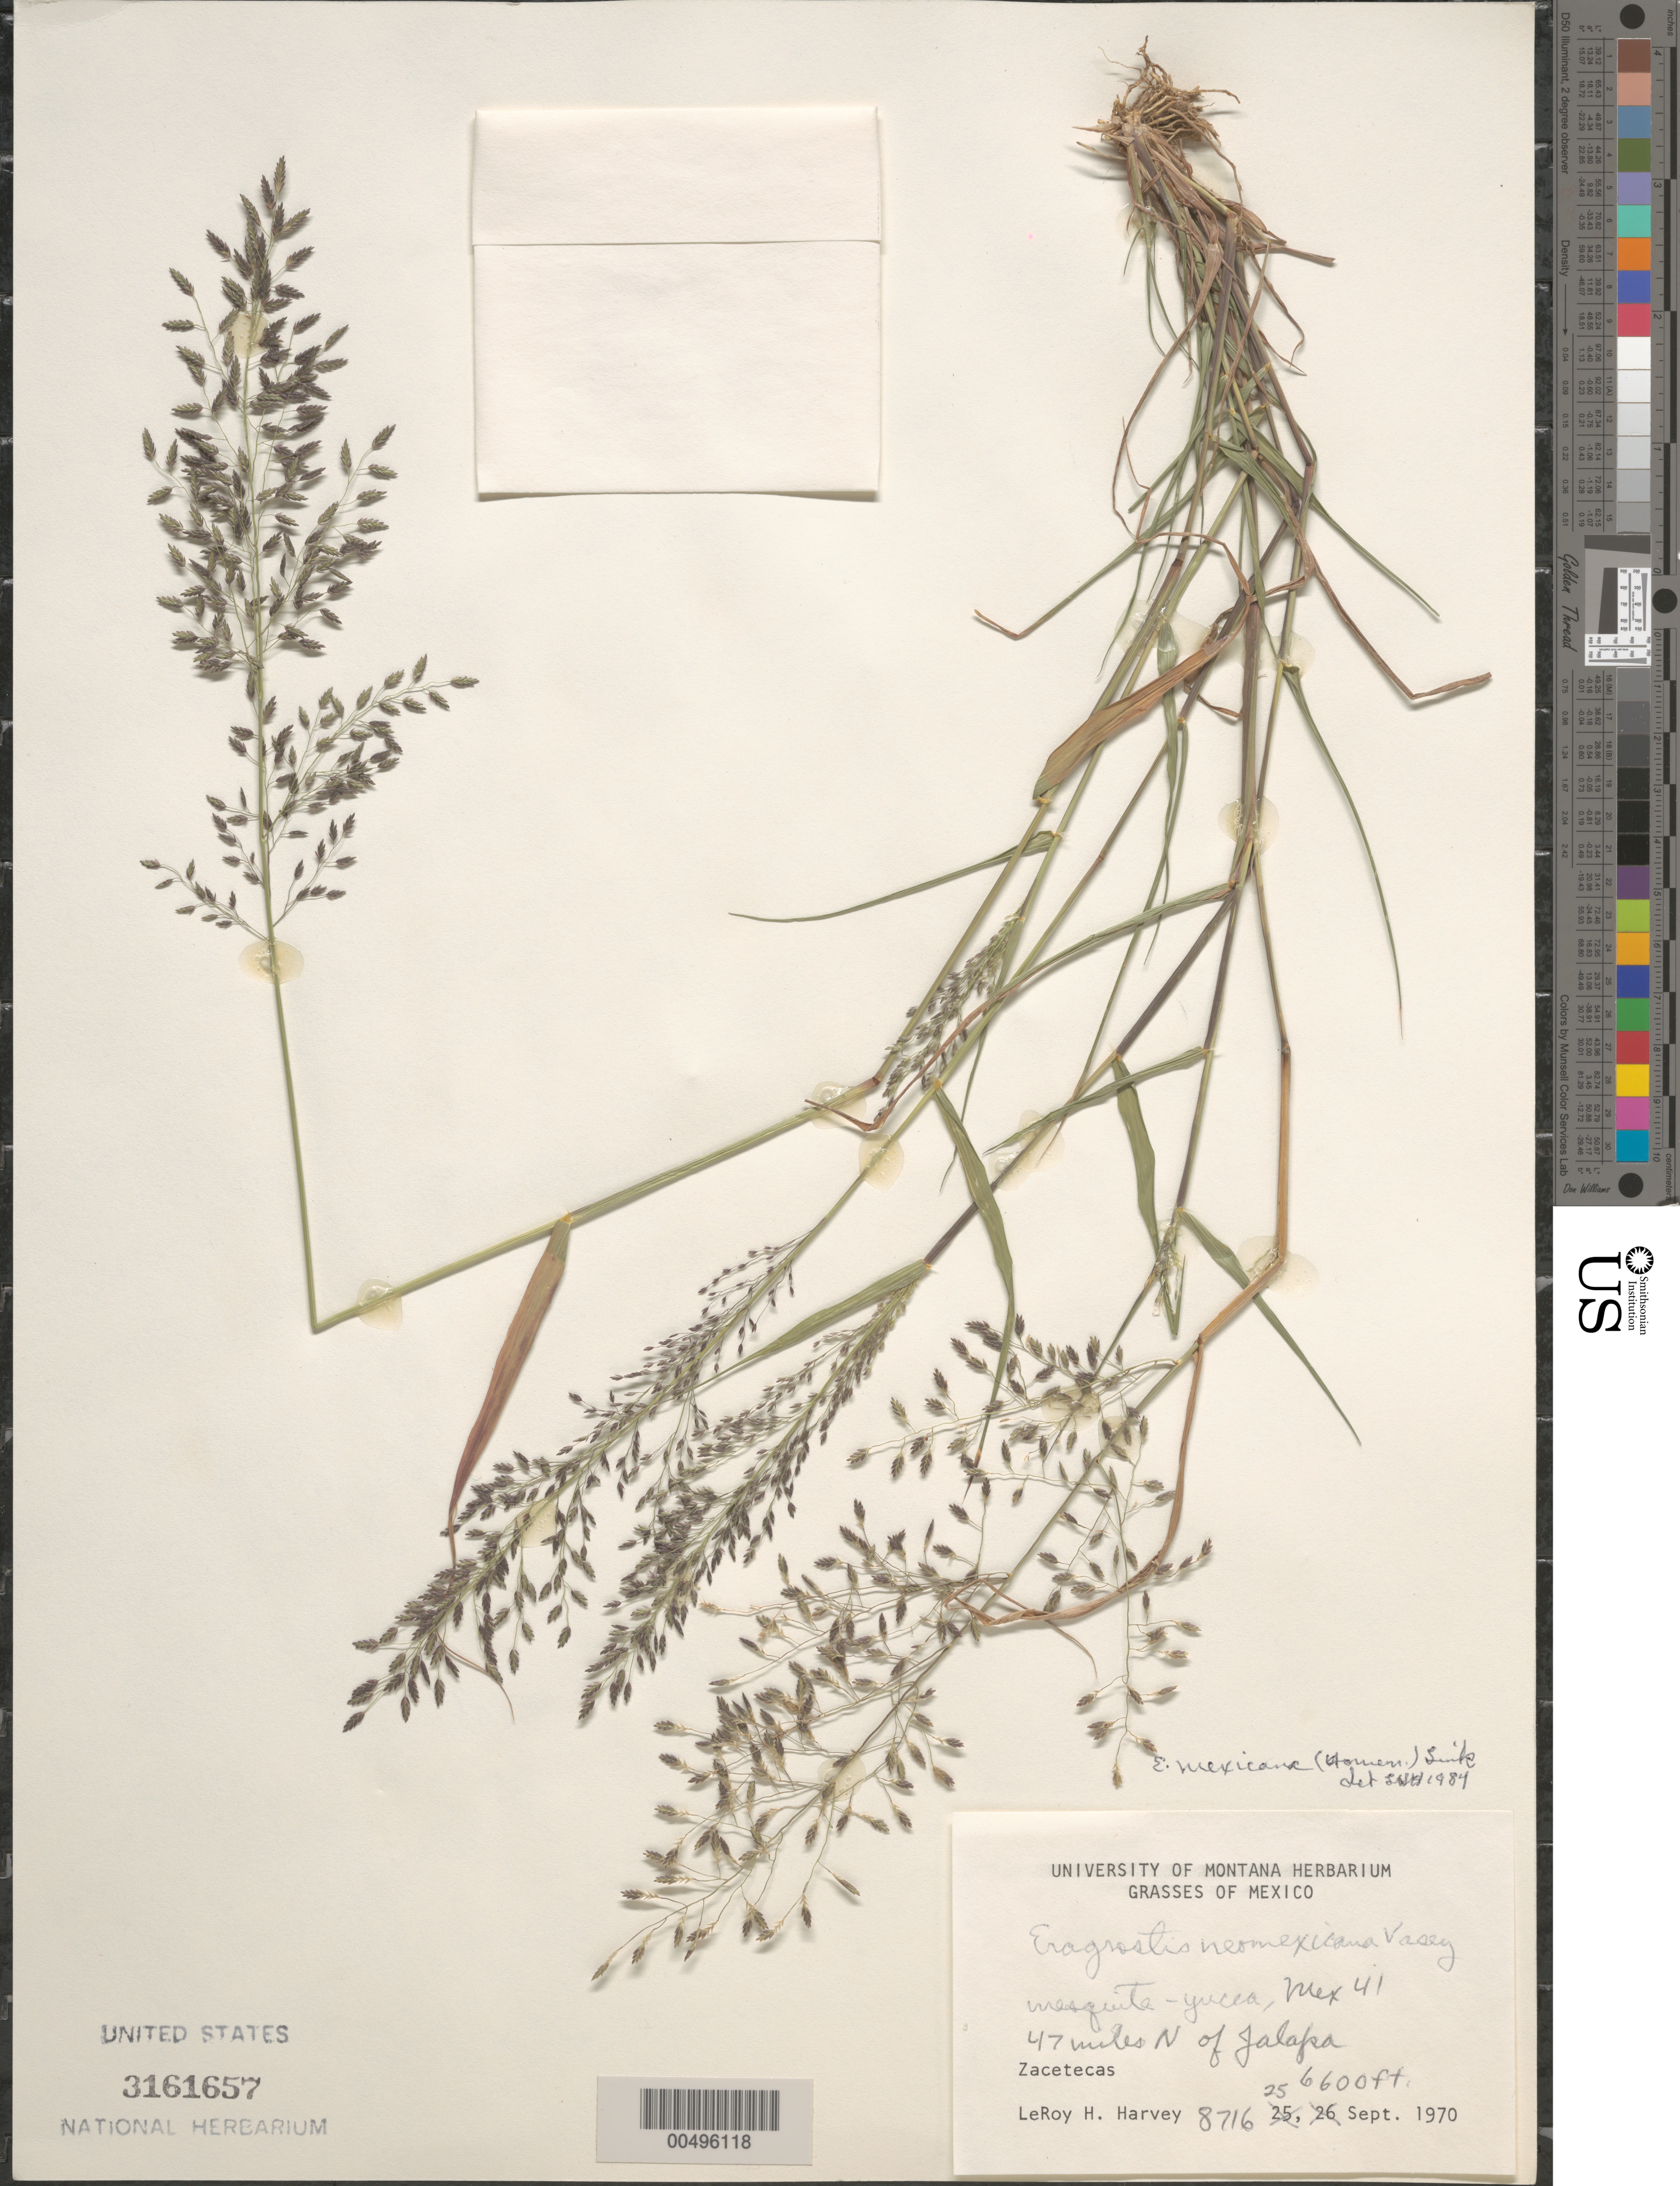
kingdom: Plantae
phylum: Tracheophyta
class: Liliopsida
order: Poales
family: Poaceae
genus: Eragrostis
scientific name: Eragrostis mexicana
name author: (Hornem.) Link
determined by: Harvey, L. H.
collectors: L. H. Harvey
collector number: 8716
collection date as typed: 25 Sep 1970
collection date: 1970-09-25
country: Mexico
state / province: Zacatecas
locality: Mex 41, 47 mi N of Jalapa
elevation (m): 2012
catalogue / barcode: US 3161657